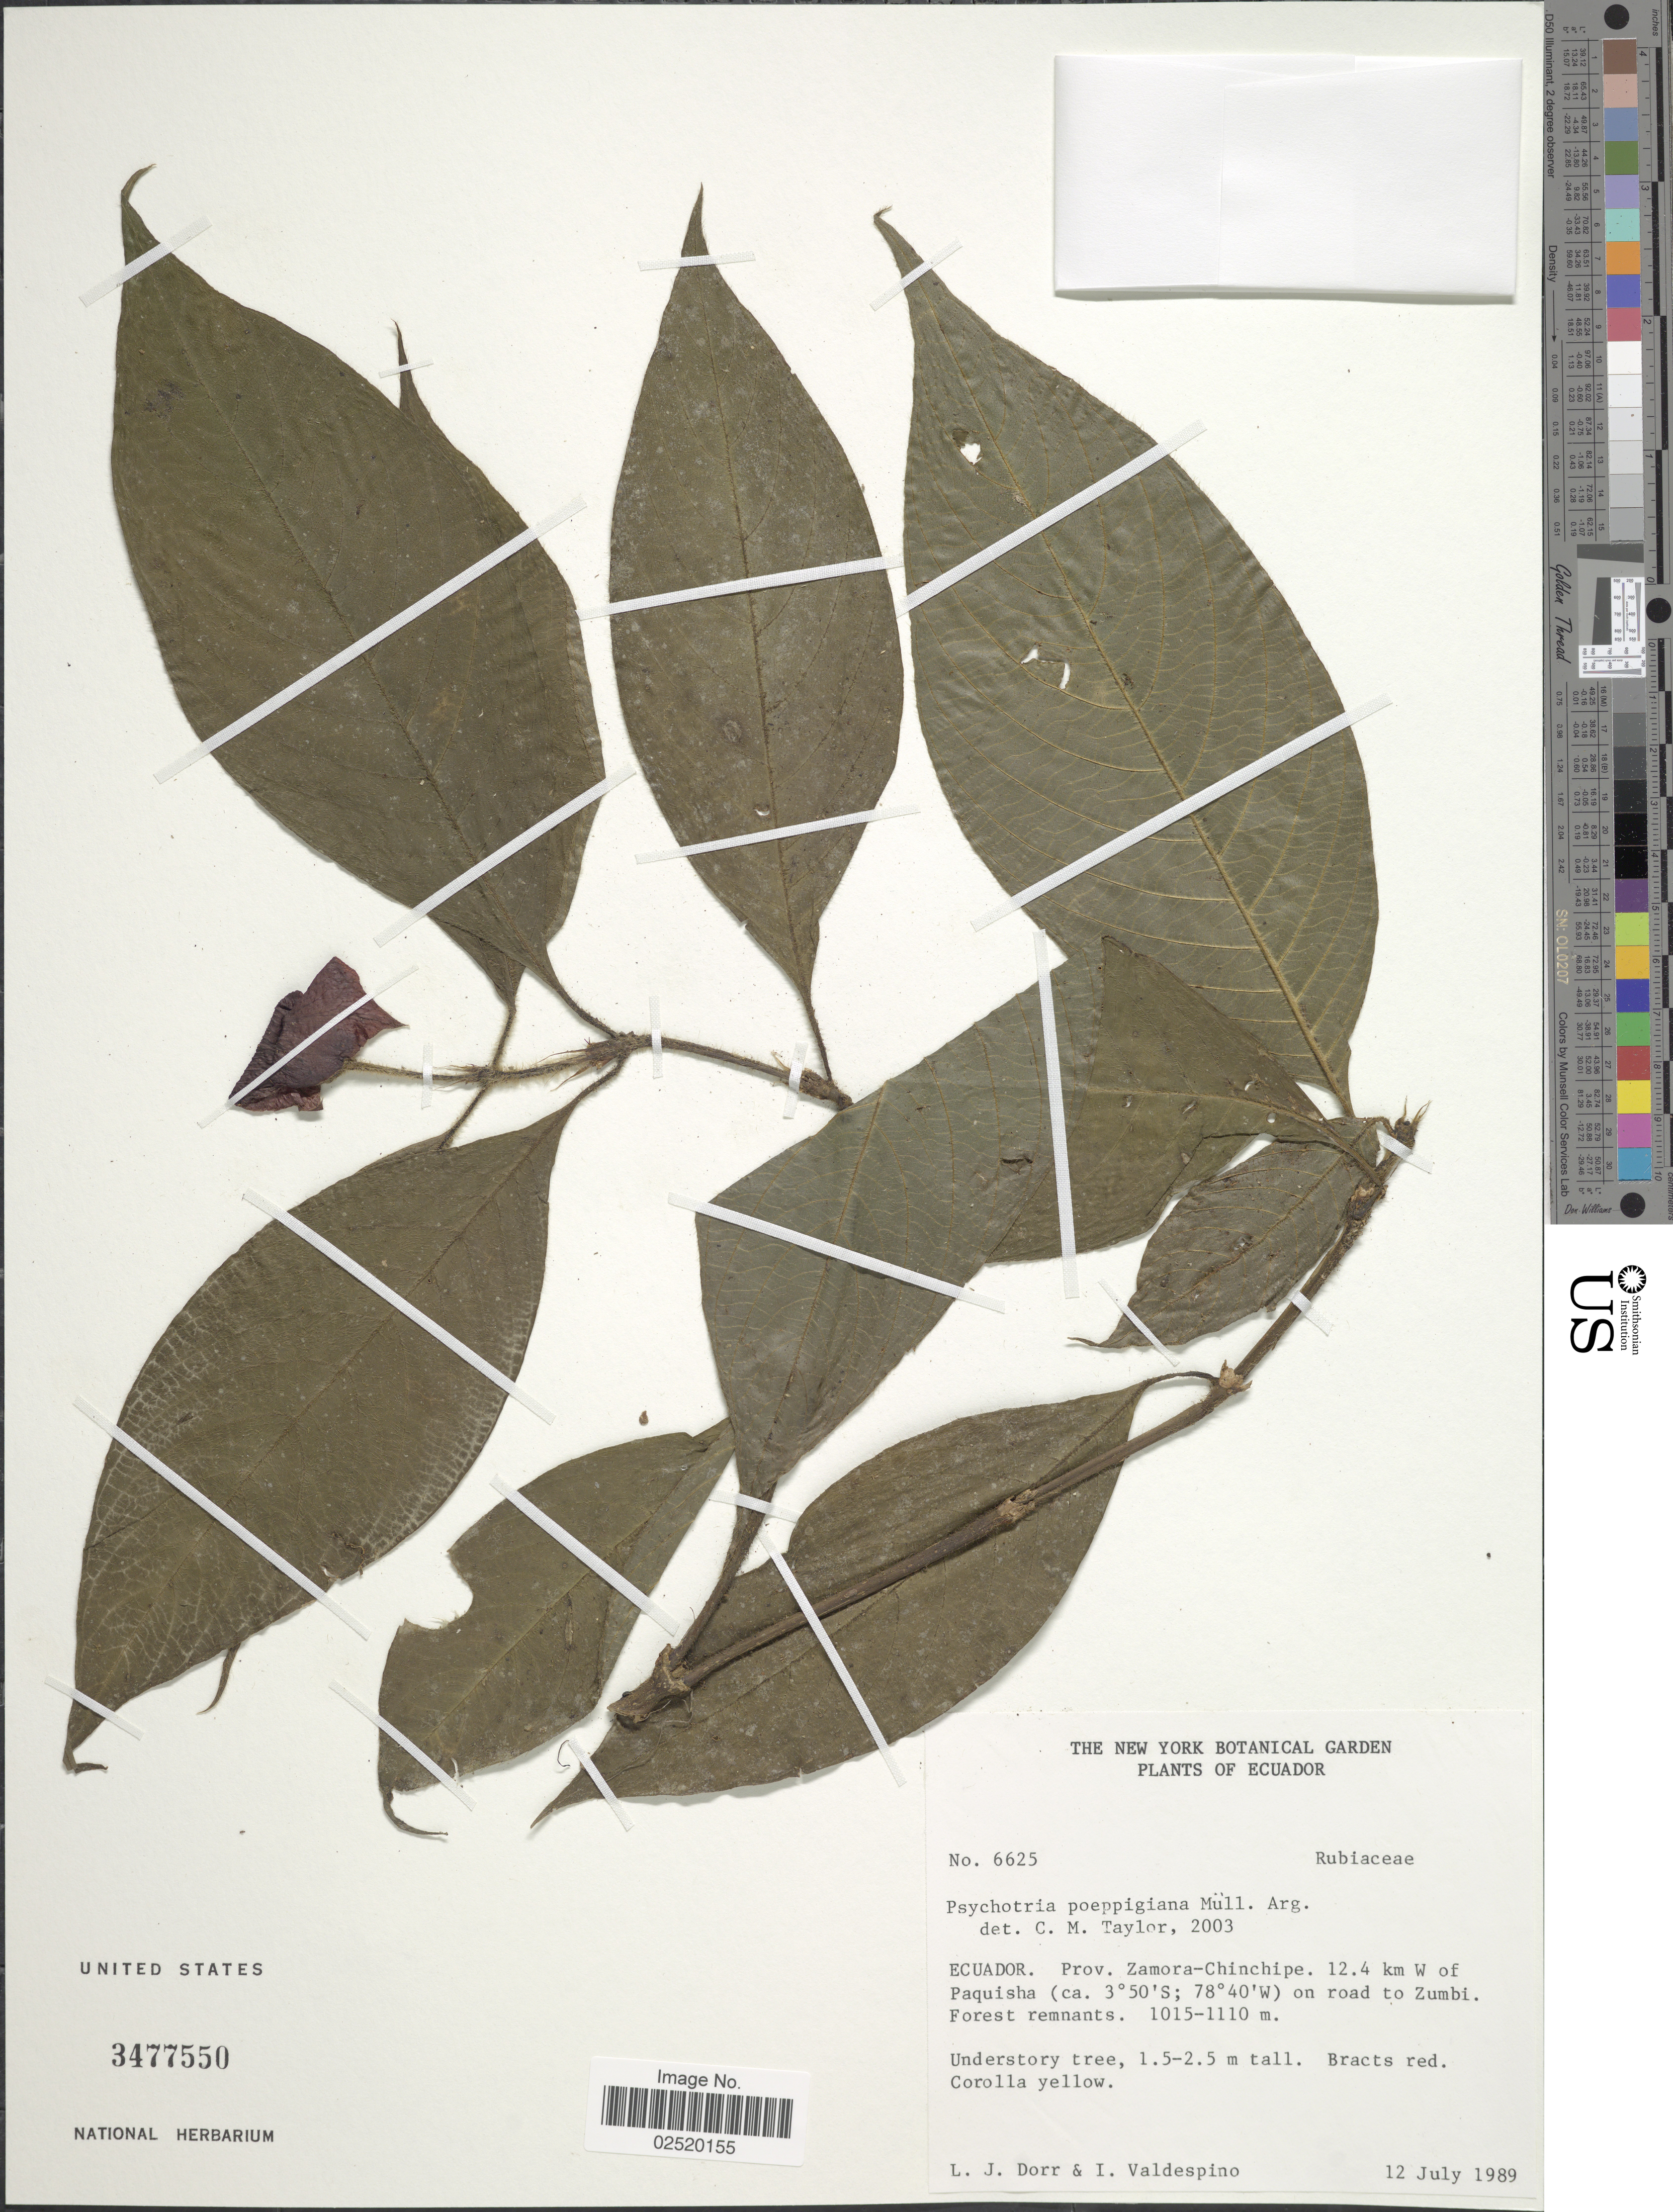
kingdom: Plantae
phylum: Tracheophyta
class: Magnoliopsida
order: Gentianales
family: Rubiaceae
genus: Psychotria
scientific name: Psychotria poeppigiana subsp. poeppigiana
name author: Müll. Arg.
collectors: L. J. Dorr & I. A. Valdespino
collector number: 6625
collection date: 1989-07-12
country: Ecuador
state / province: Zamora-Chinchipe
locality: Ecuador, Prov. Zamora-Chincipe, 12.4 km W of Paquisha, on road to Zumbi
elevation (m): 1015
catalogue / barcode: US 3477550